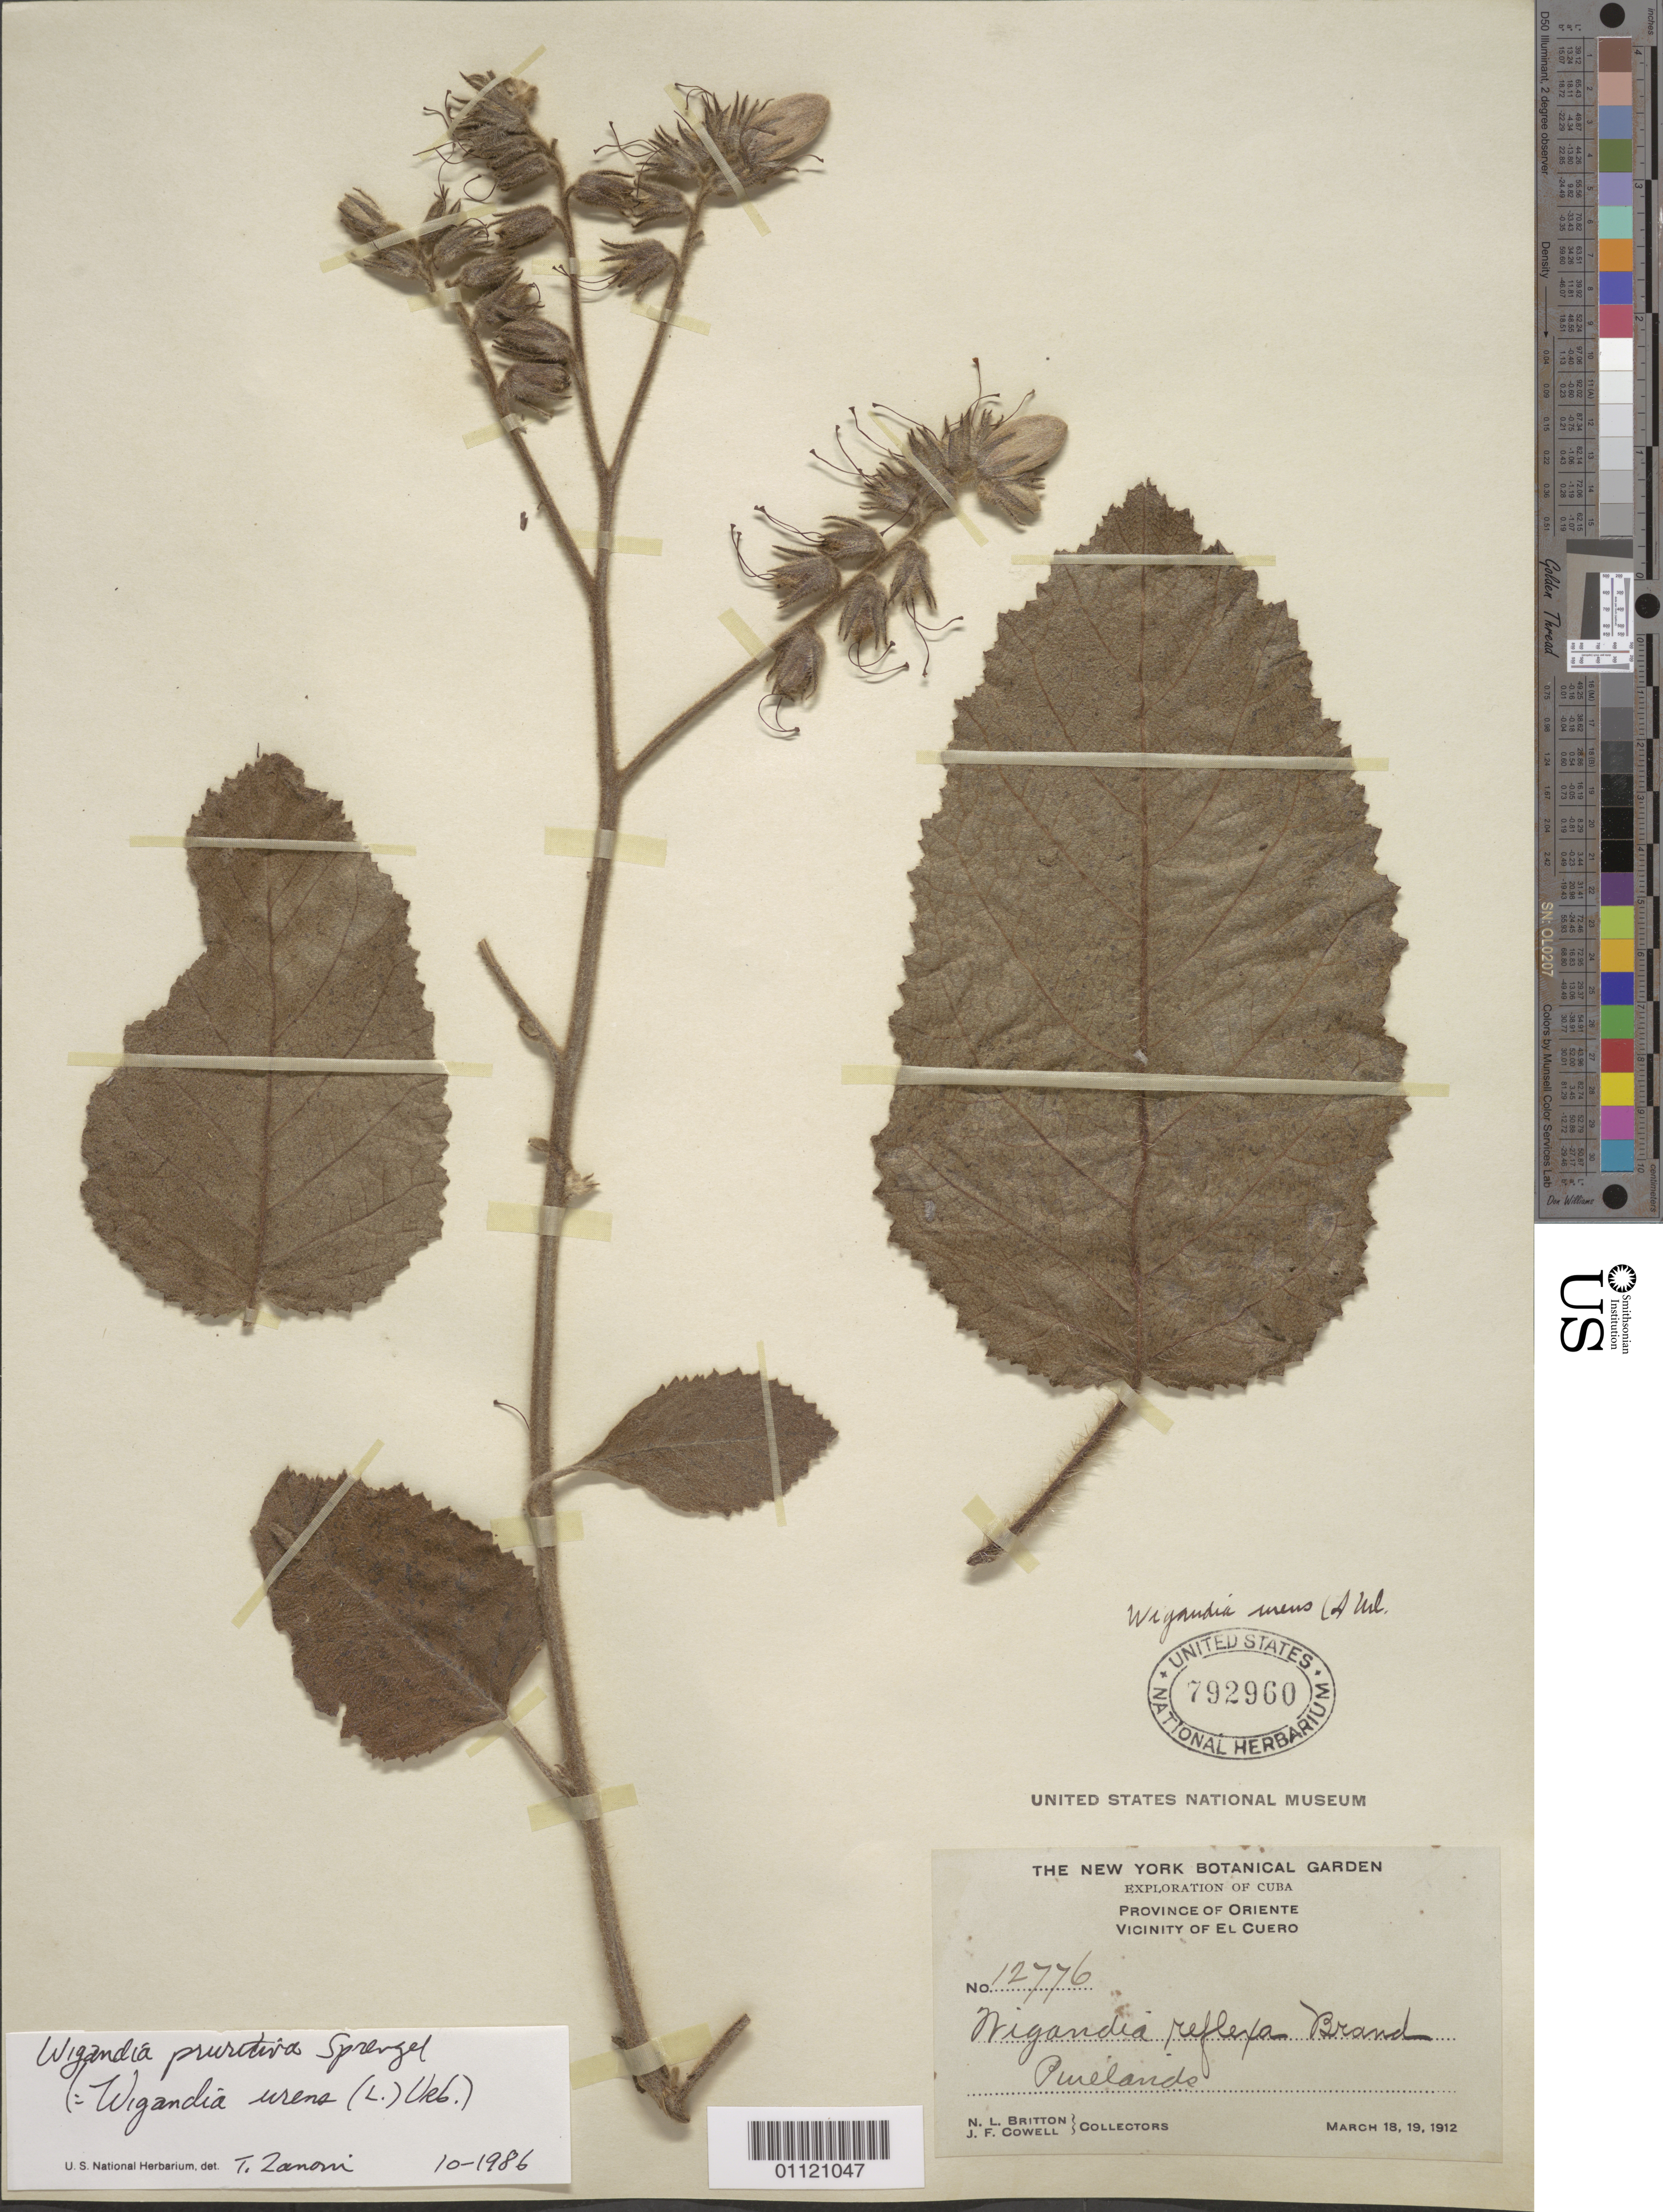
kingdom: Plantae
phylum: Tracheophyta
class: Magnoliopsida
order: Boraginales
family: Namaceae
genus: Wigandia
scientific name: Wigandia pruritiva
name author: Spreng.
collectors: N. Britton & J. F. Cowell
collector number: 12776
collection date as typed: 18 Mar 1912 to 19 Mar 1912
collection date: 1912-03-18/1912-03-19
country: Cuba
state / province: Guantánamo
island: Cuba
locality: Vicinity of El Cuero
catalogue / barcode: US 792960